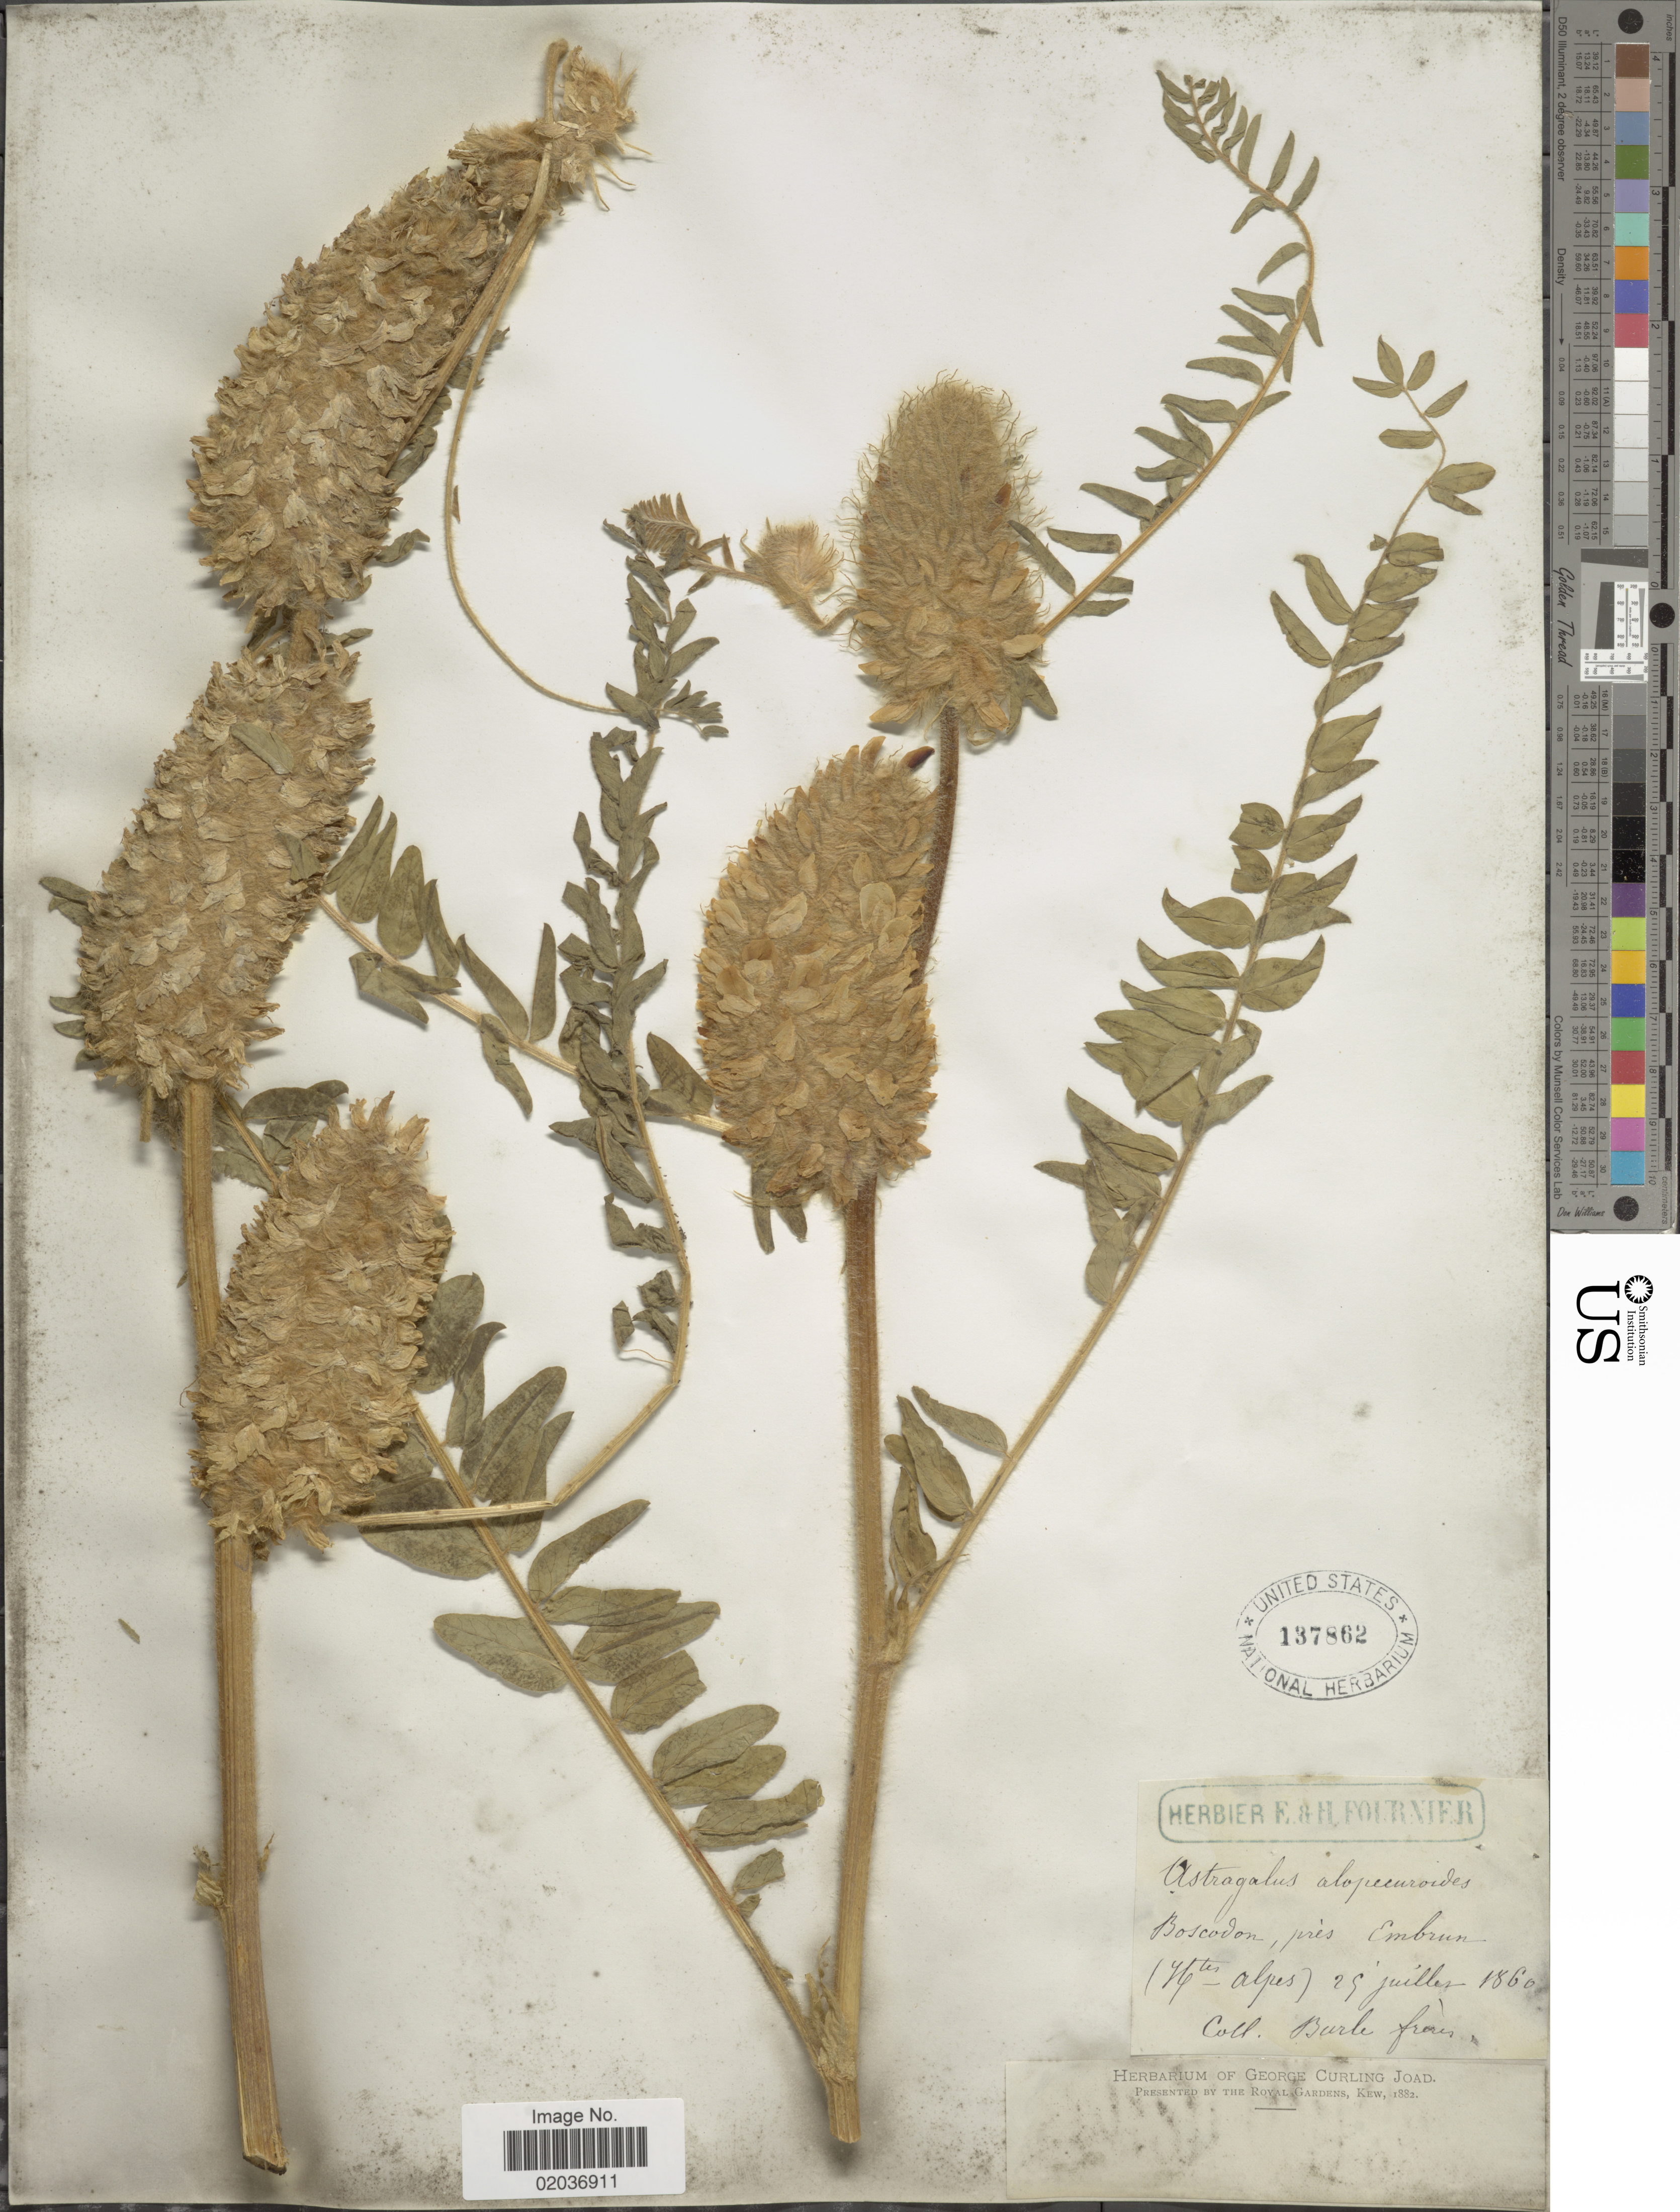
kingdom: Plantae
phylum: Tracheophyta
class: Magnoliopsida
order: Fabales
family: Fabaceae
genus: Astragalus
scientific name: Astragalus alopecuroides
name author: L.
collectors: Burle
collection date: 1860-07-29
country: France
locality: Boscodon, près Embrun (Htes Alpes)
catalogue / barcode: US 137862